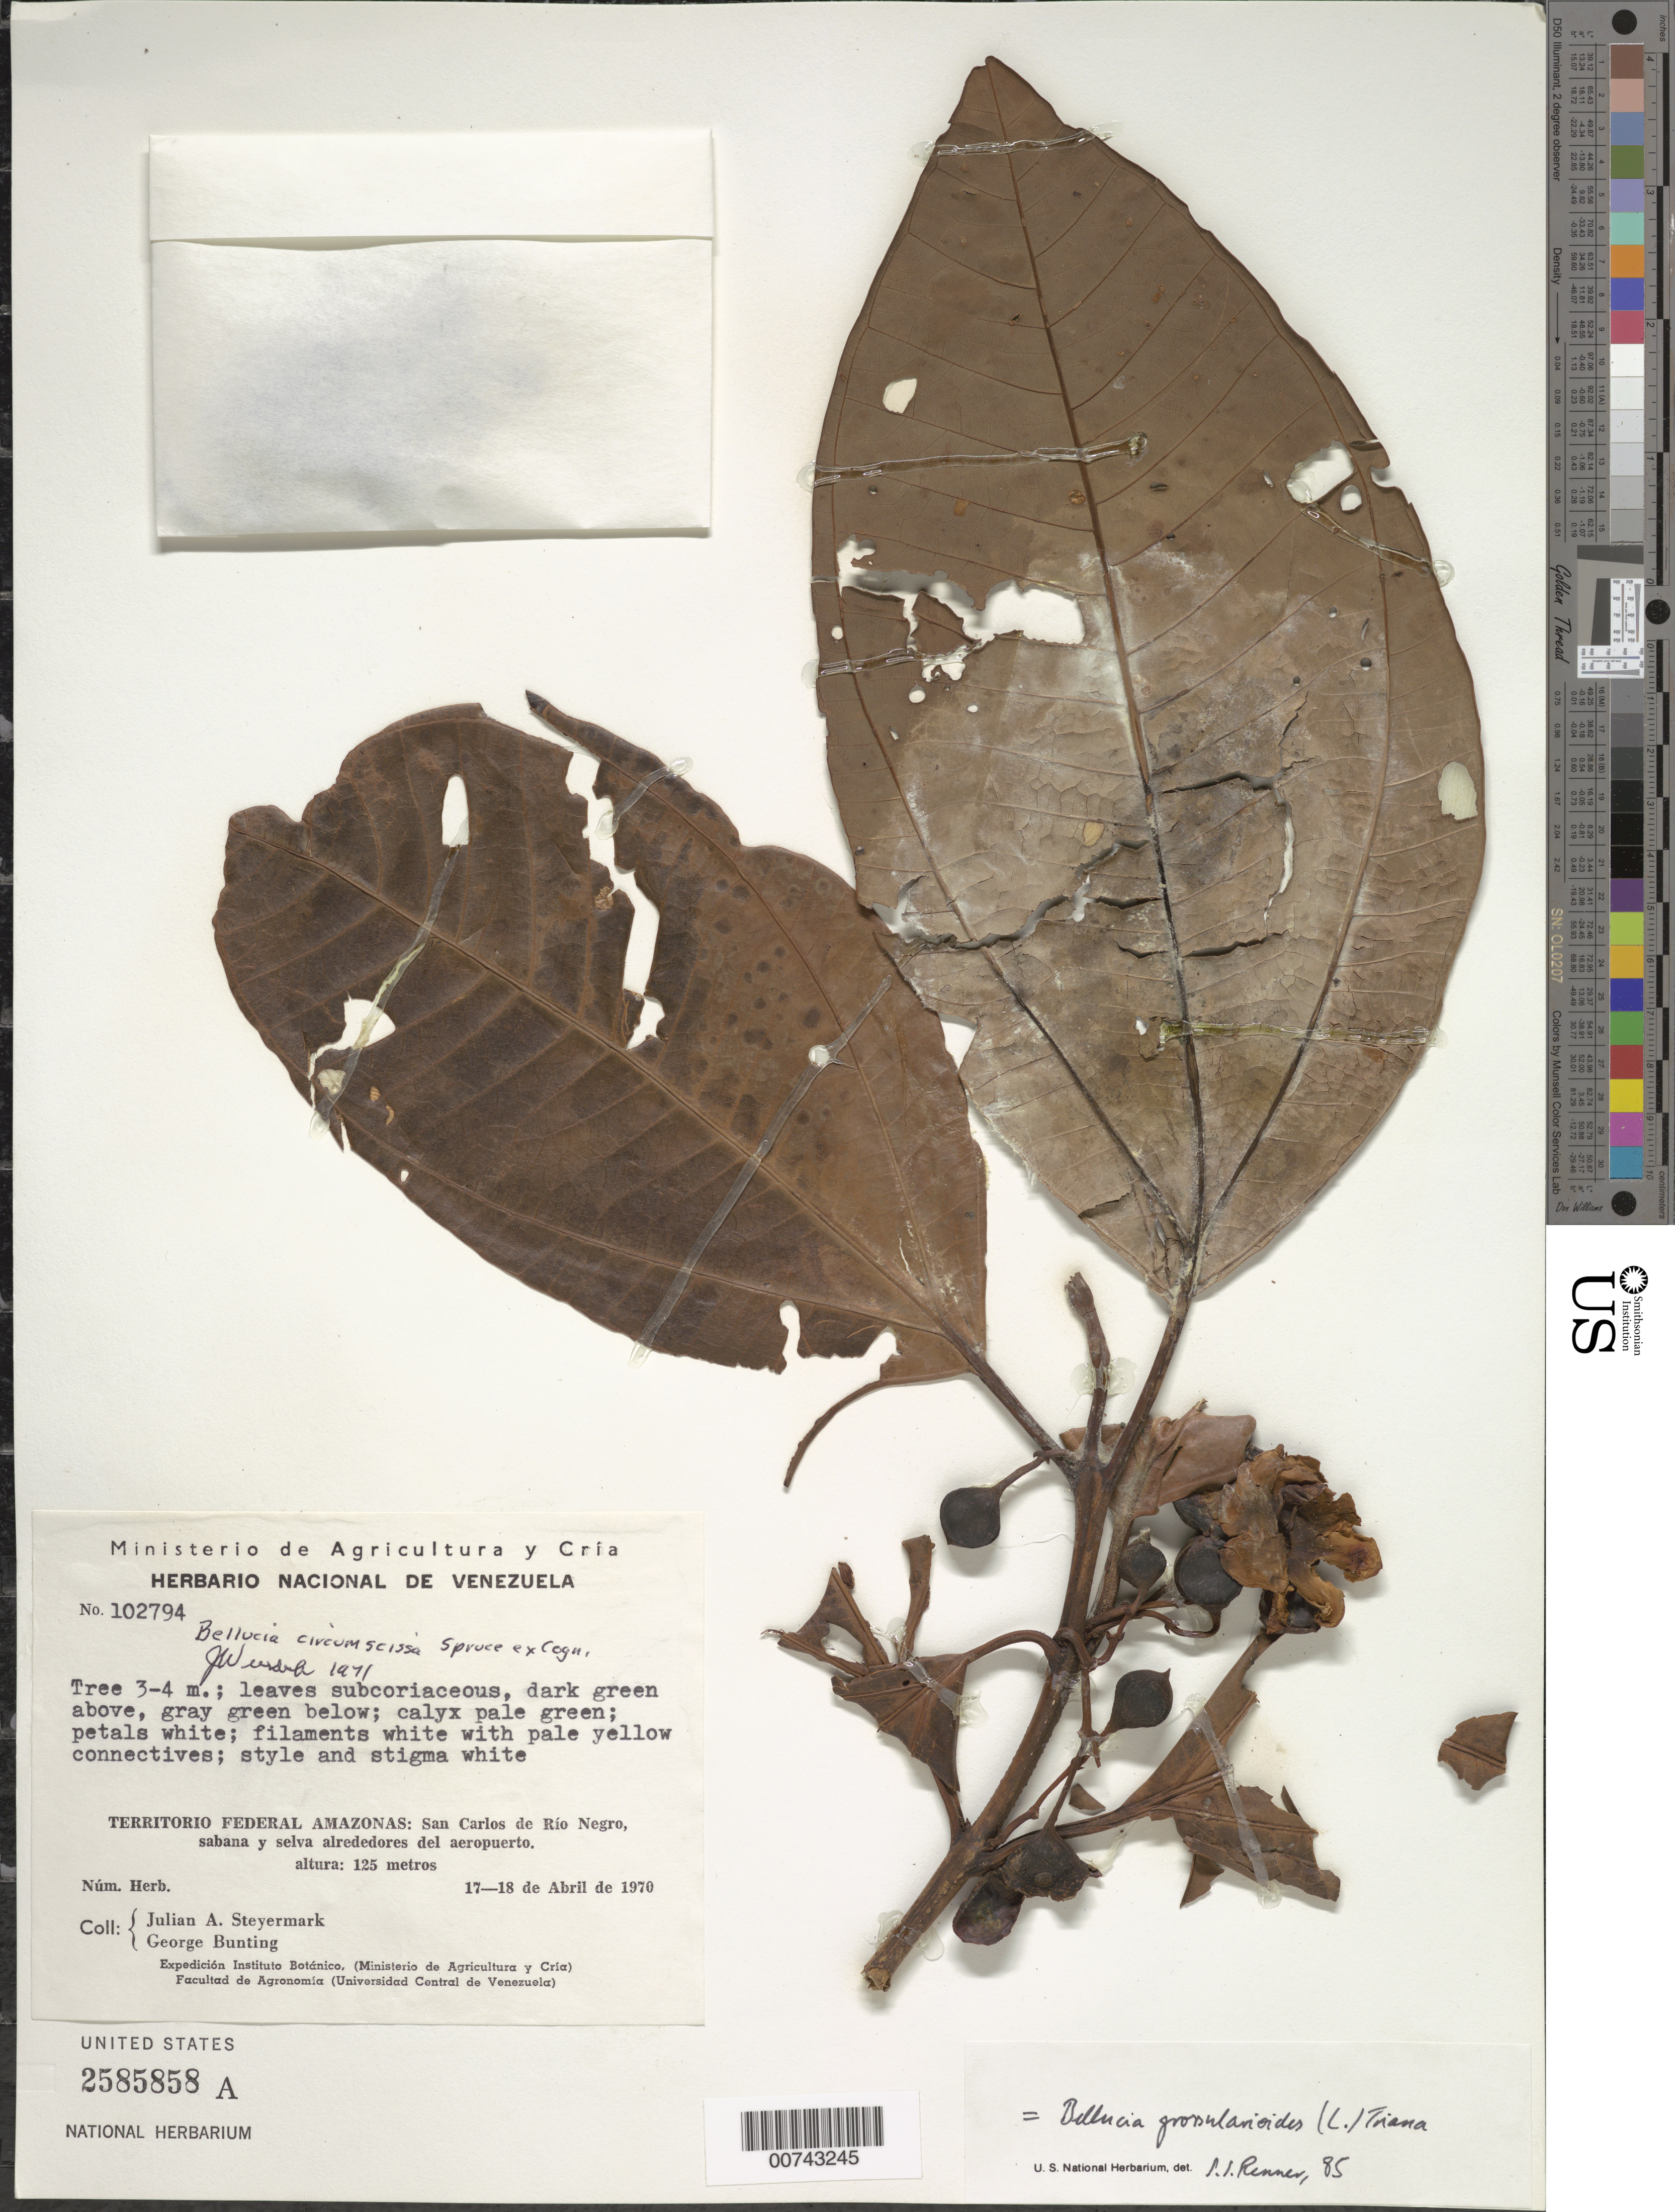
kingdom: Plantae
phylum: Tracheophyta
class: Magnoliopsida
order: Myrtales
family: Melastomataceae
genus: Bellucia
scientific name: Bellucia grossularioides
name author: (L.) Triana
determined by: Renner, J. S.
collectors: J. Steyermark & G. S. Bunting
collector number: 102794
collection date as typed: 17-Apr-70 to 18-Apr-70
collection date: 1970-04-17/1970-04-18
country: Venezuela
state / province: Amazonas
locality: San Carlos de Río Negro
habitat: Savanna and forest, outskirts of airport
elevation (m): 125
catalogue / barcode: US 2585858A